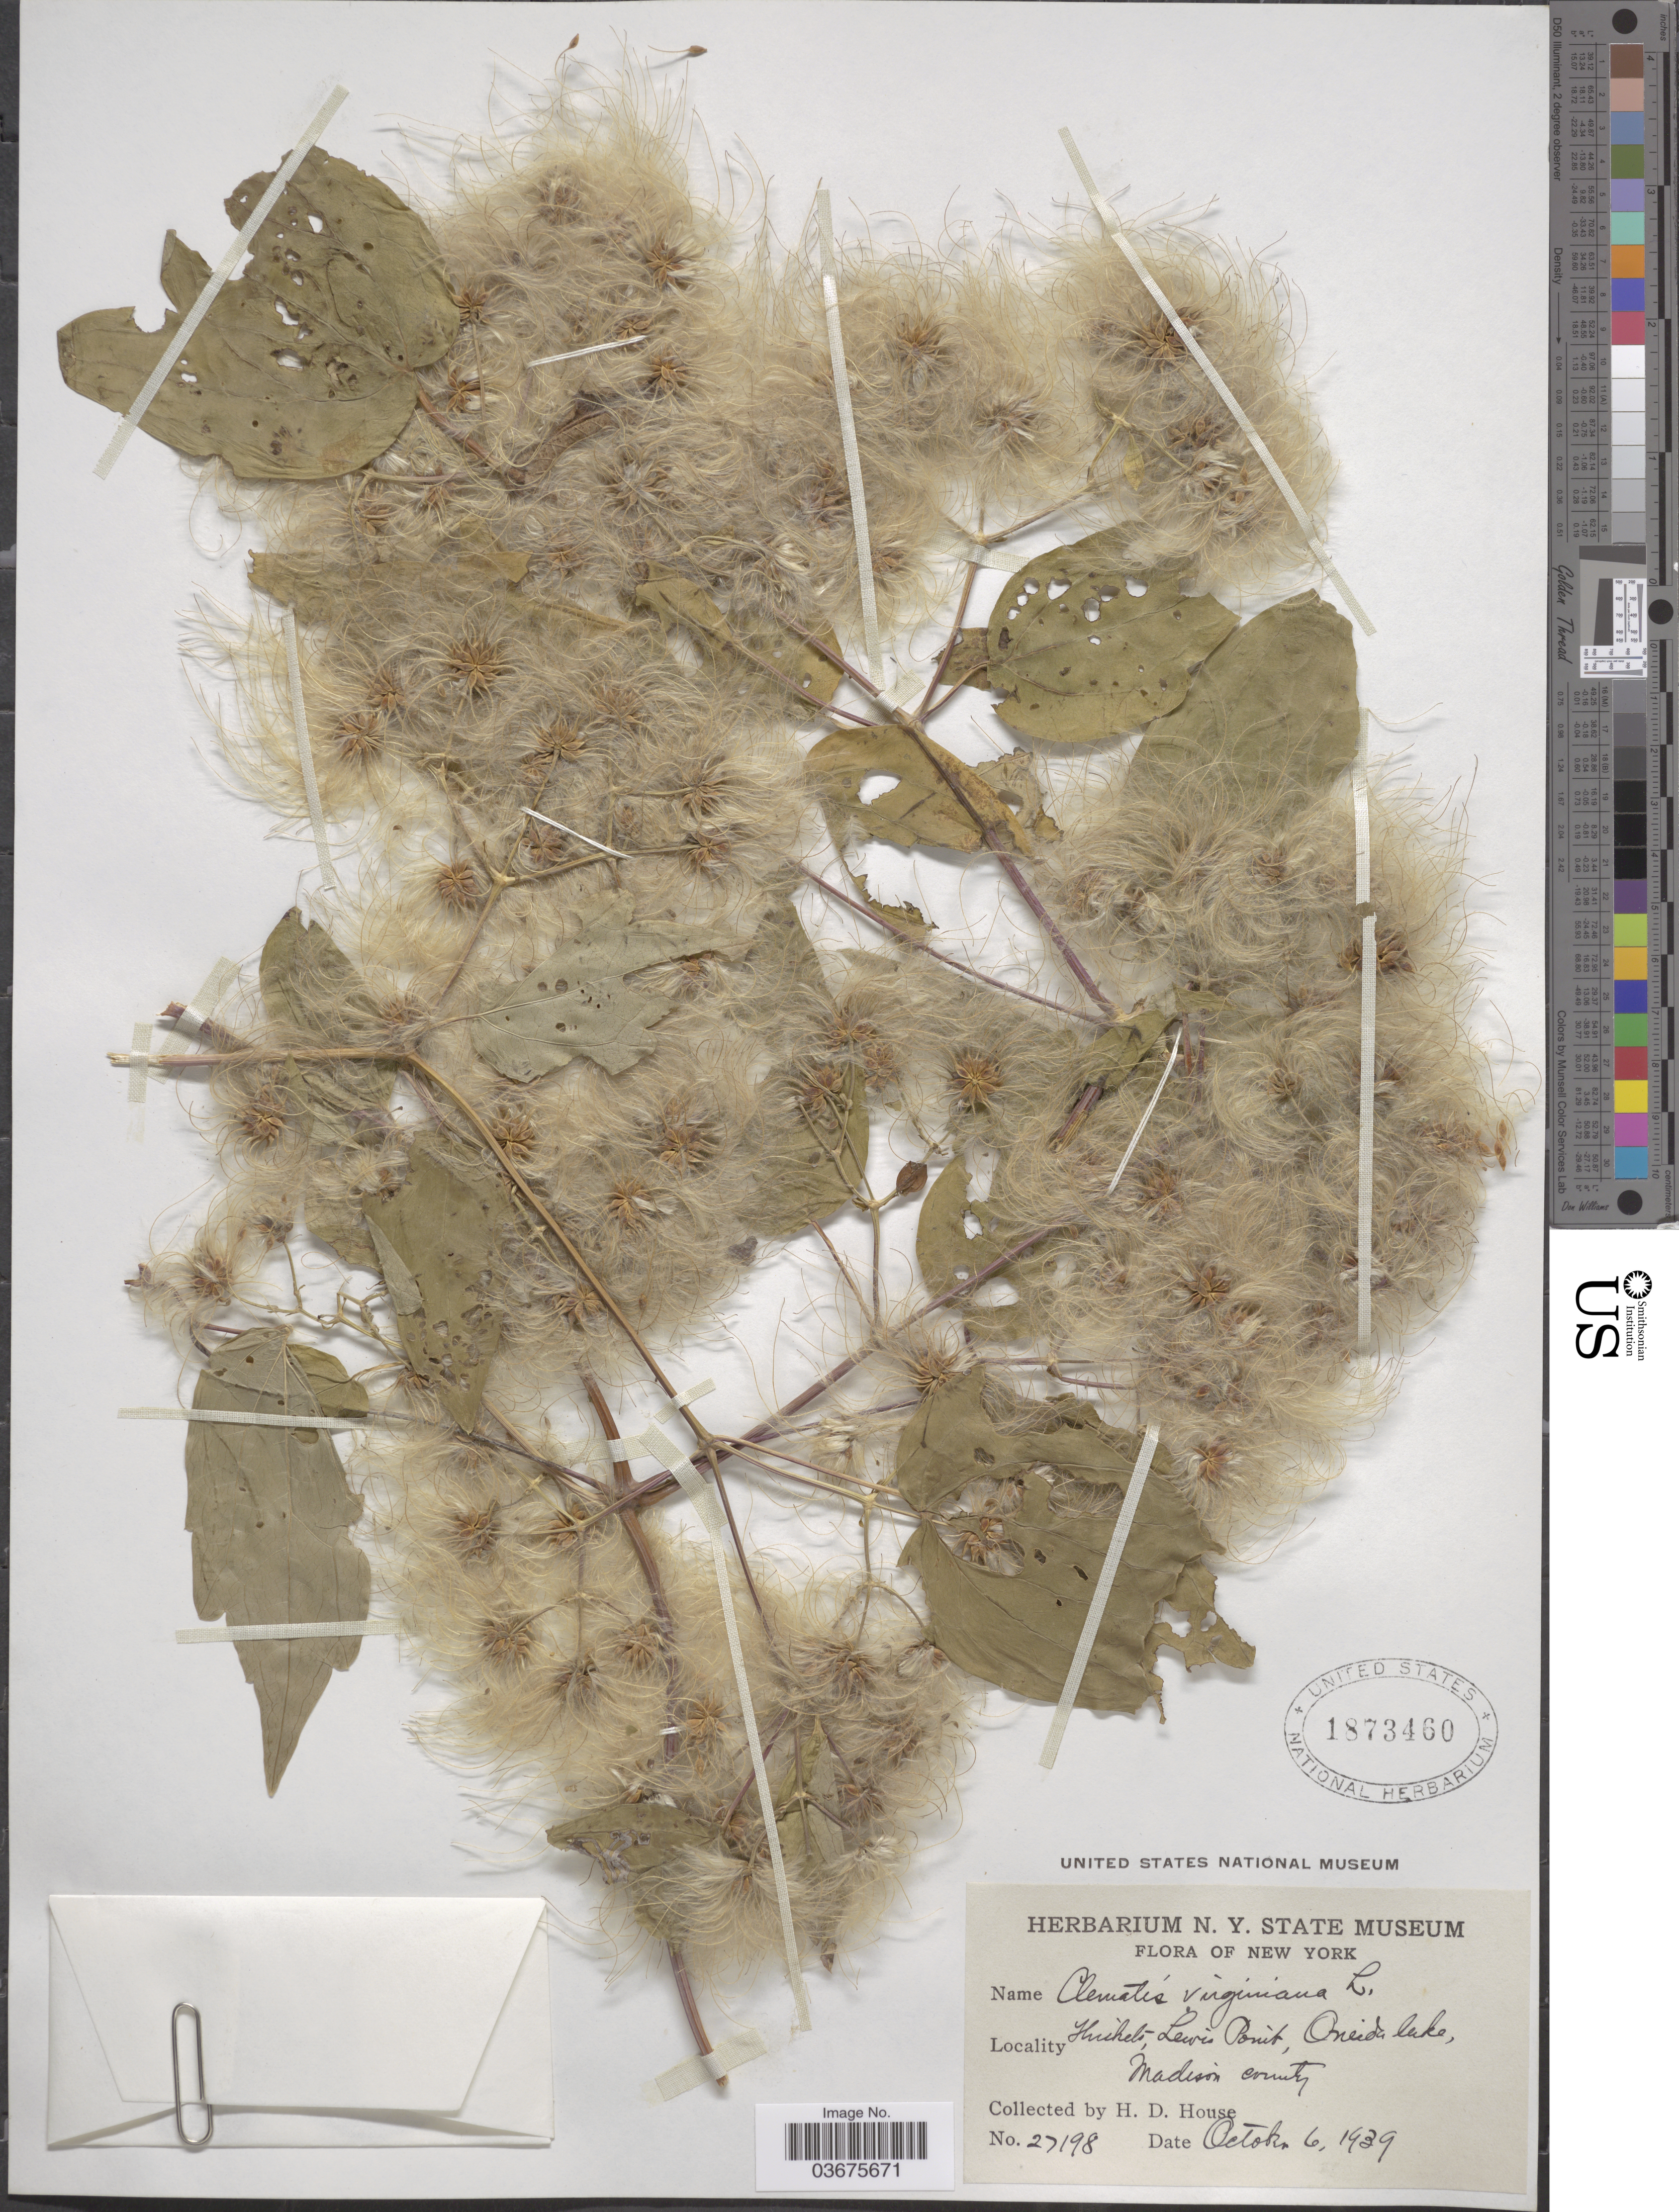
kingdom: Plantae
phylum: Tracheophyta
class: Magnoliopsida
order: Ranunculales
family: Ranunculaceae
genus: Clematis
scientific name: Clematis virginiana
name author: L.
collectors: H. D. House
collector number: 27198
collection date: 1939-10-06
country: United States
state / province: New York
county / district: Oneida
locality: Thickets, Lewis Point, Oneida lake, Madison county.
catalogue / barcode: US 1873460